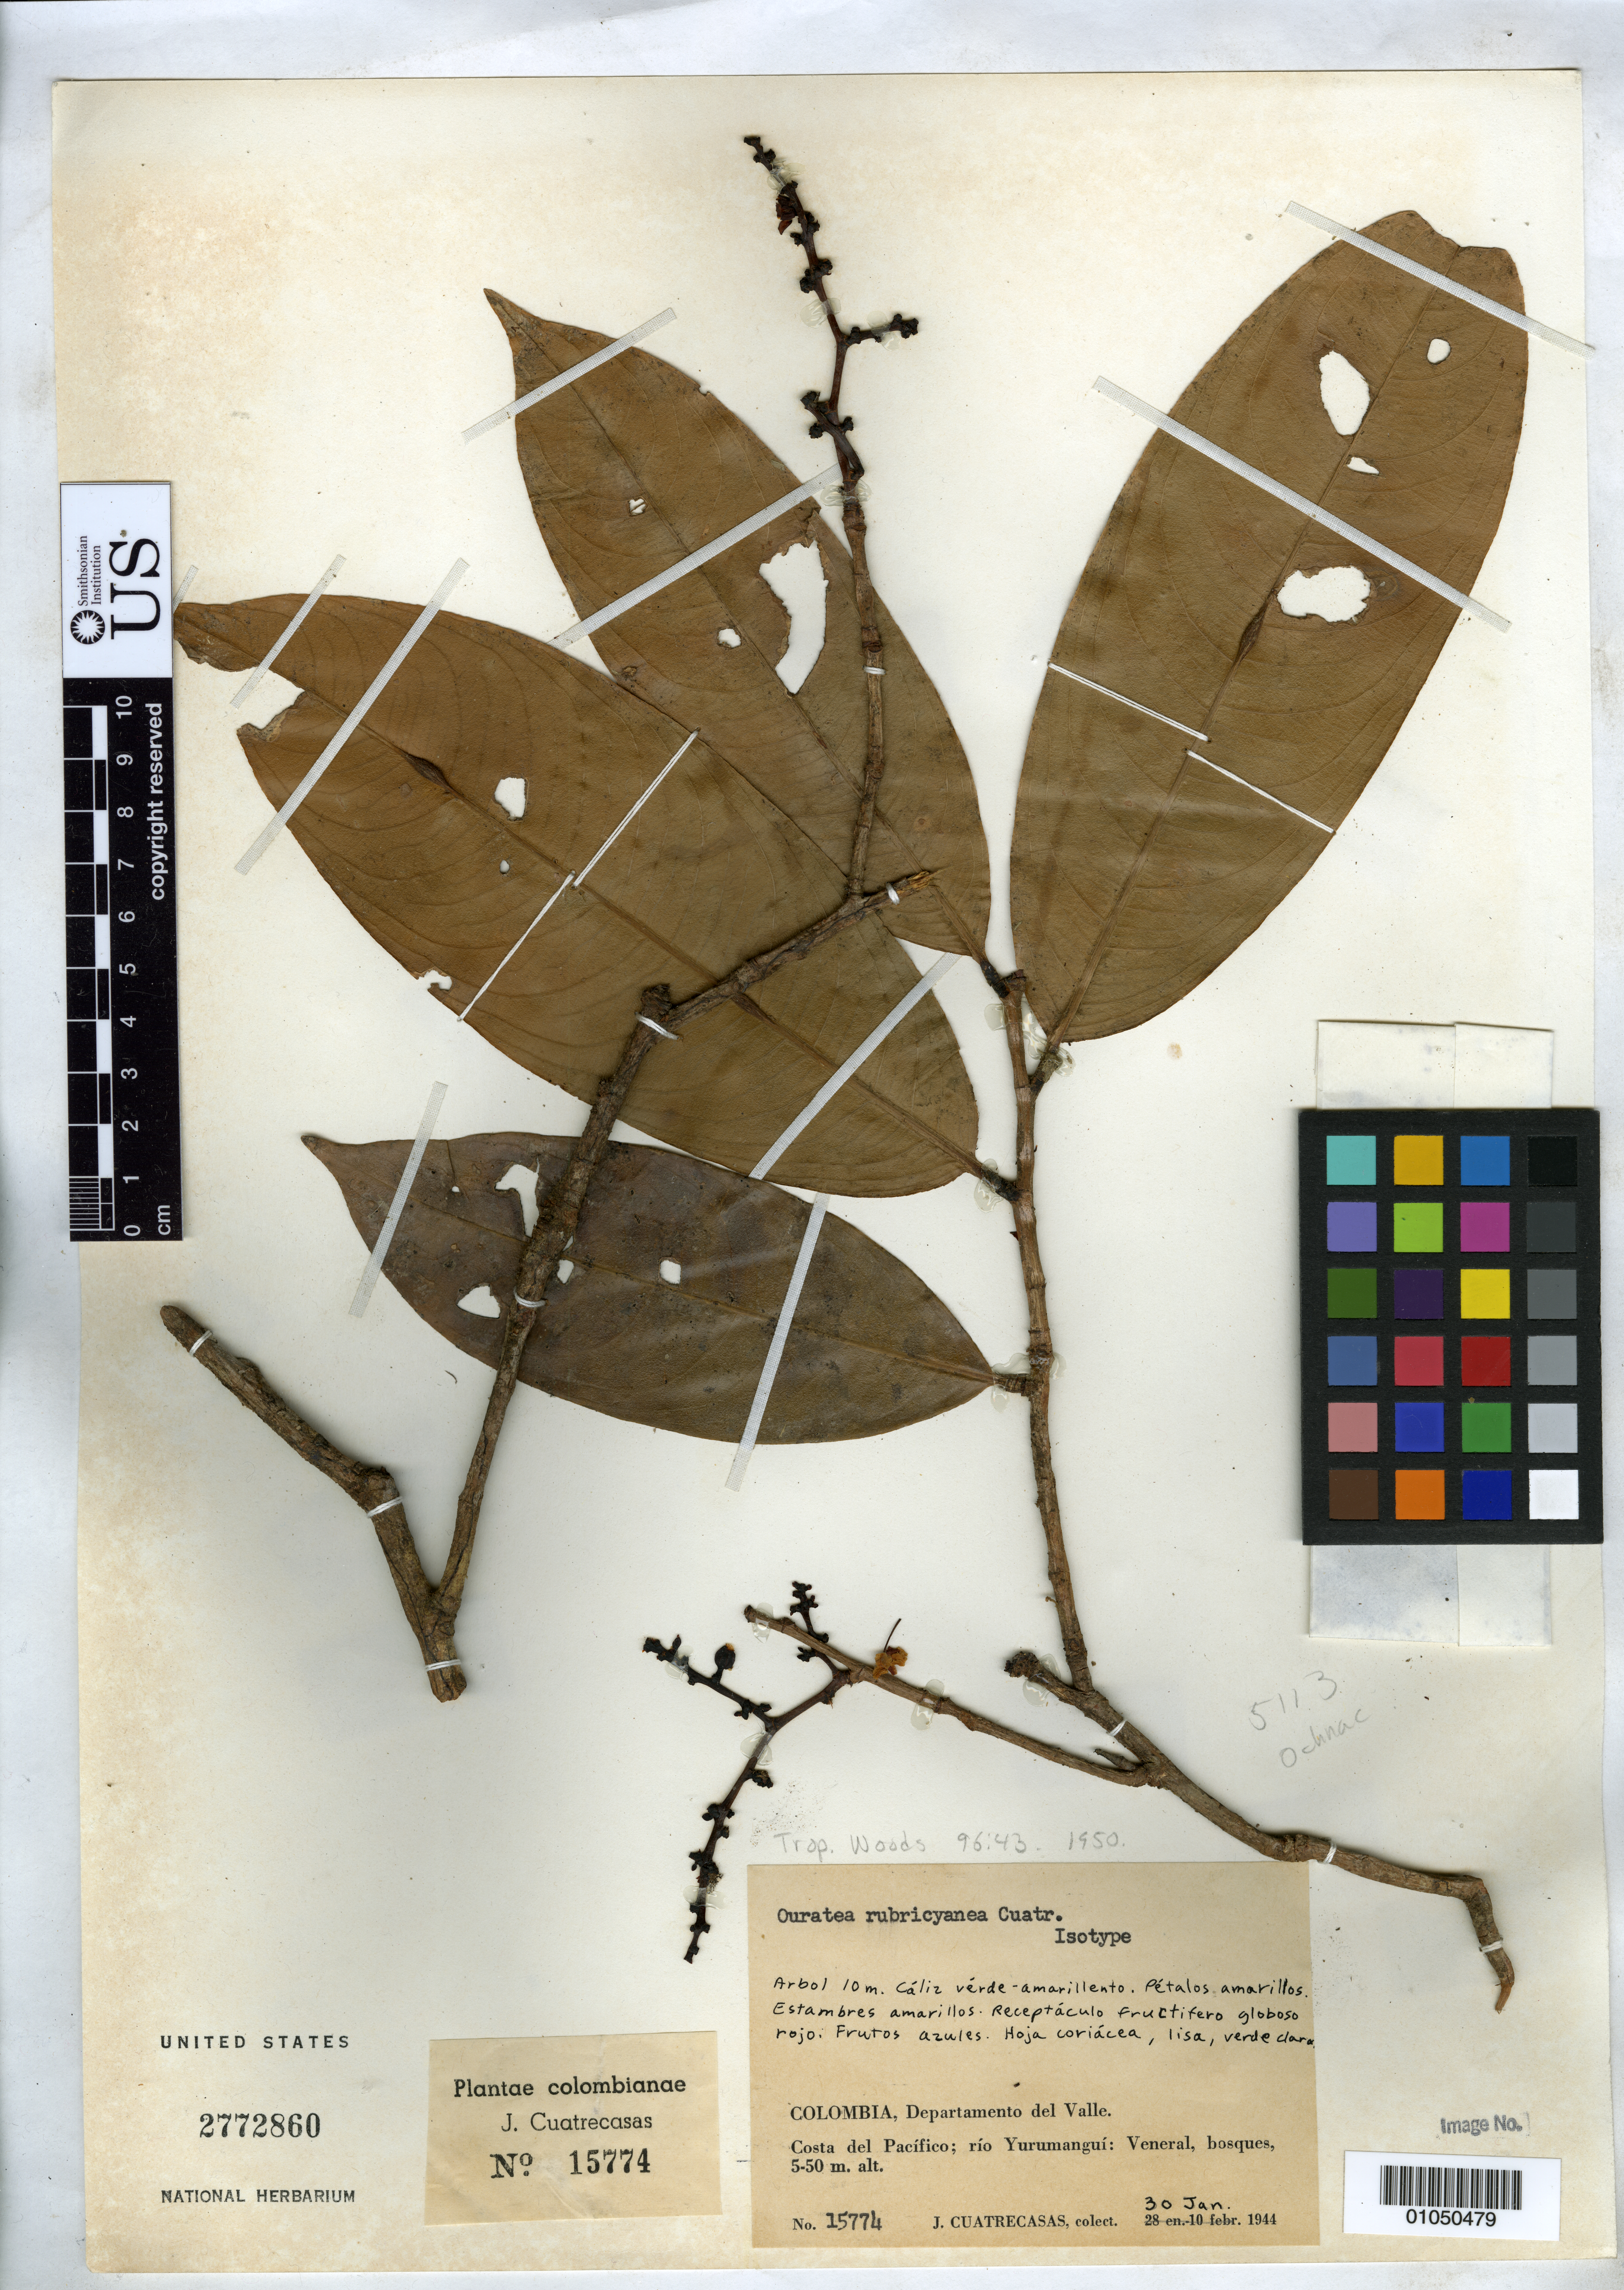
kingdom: Plantae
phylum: Tracheophyta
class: Magnoliopsida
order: Malpighiales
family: Ochnaceae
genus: Ouratea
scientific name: Ouratea rubricyanea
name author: Cuatrec.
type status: Isotype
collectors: J. Cuatrecasas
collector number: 15774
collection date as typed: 30 Jan 1944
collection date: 1944-01-30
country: Colombia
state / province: Valle del Cauca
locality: Rio Yurumangui, Veneral.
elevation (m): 5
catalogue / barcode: US 2772860